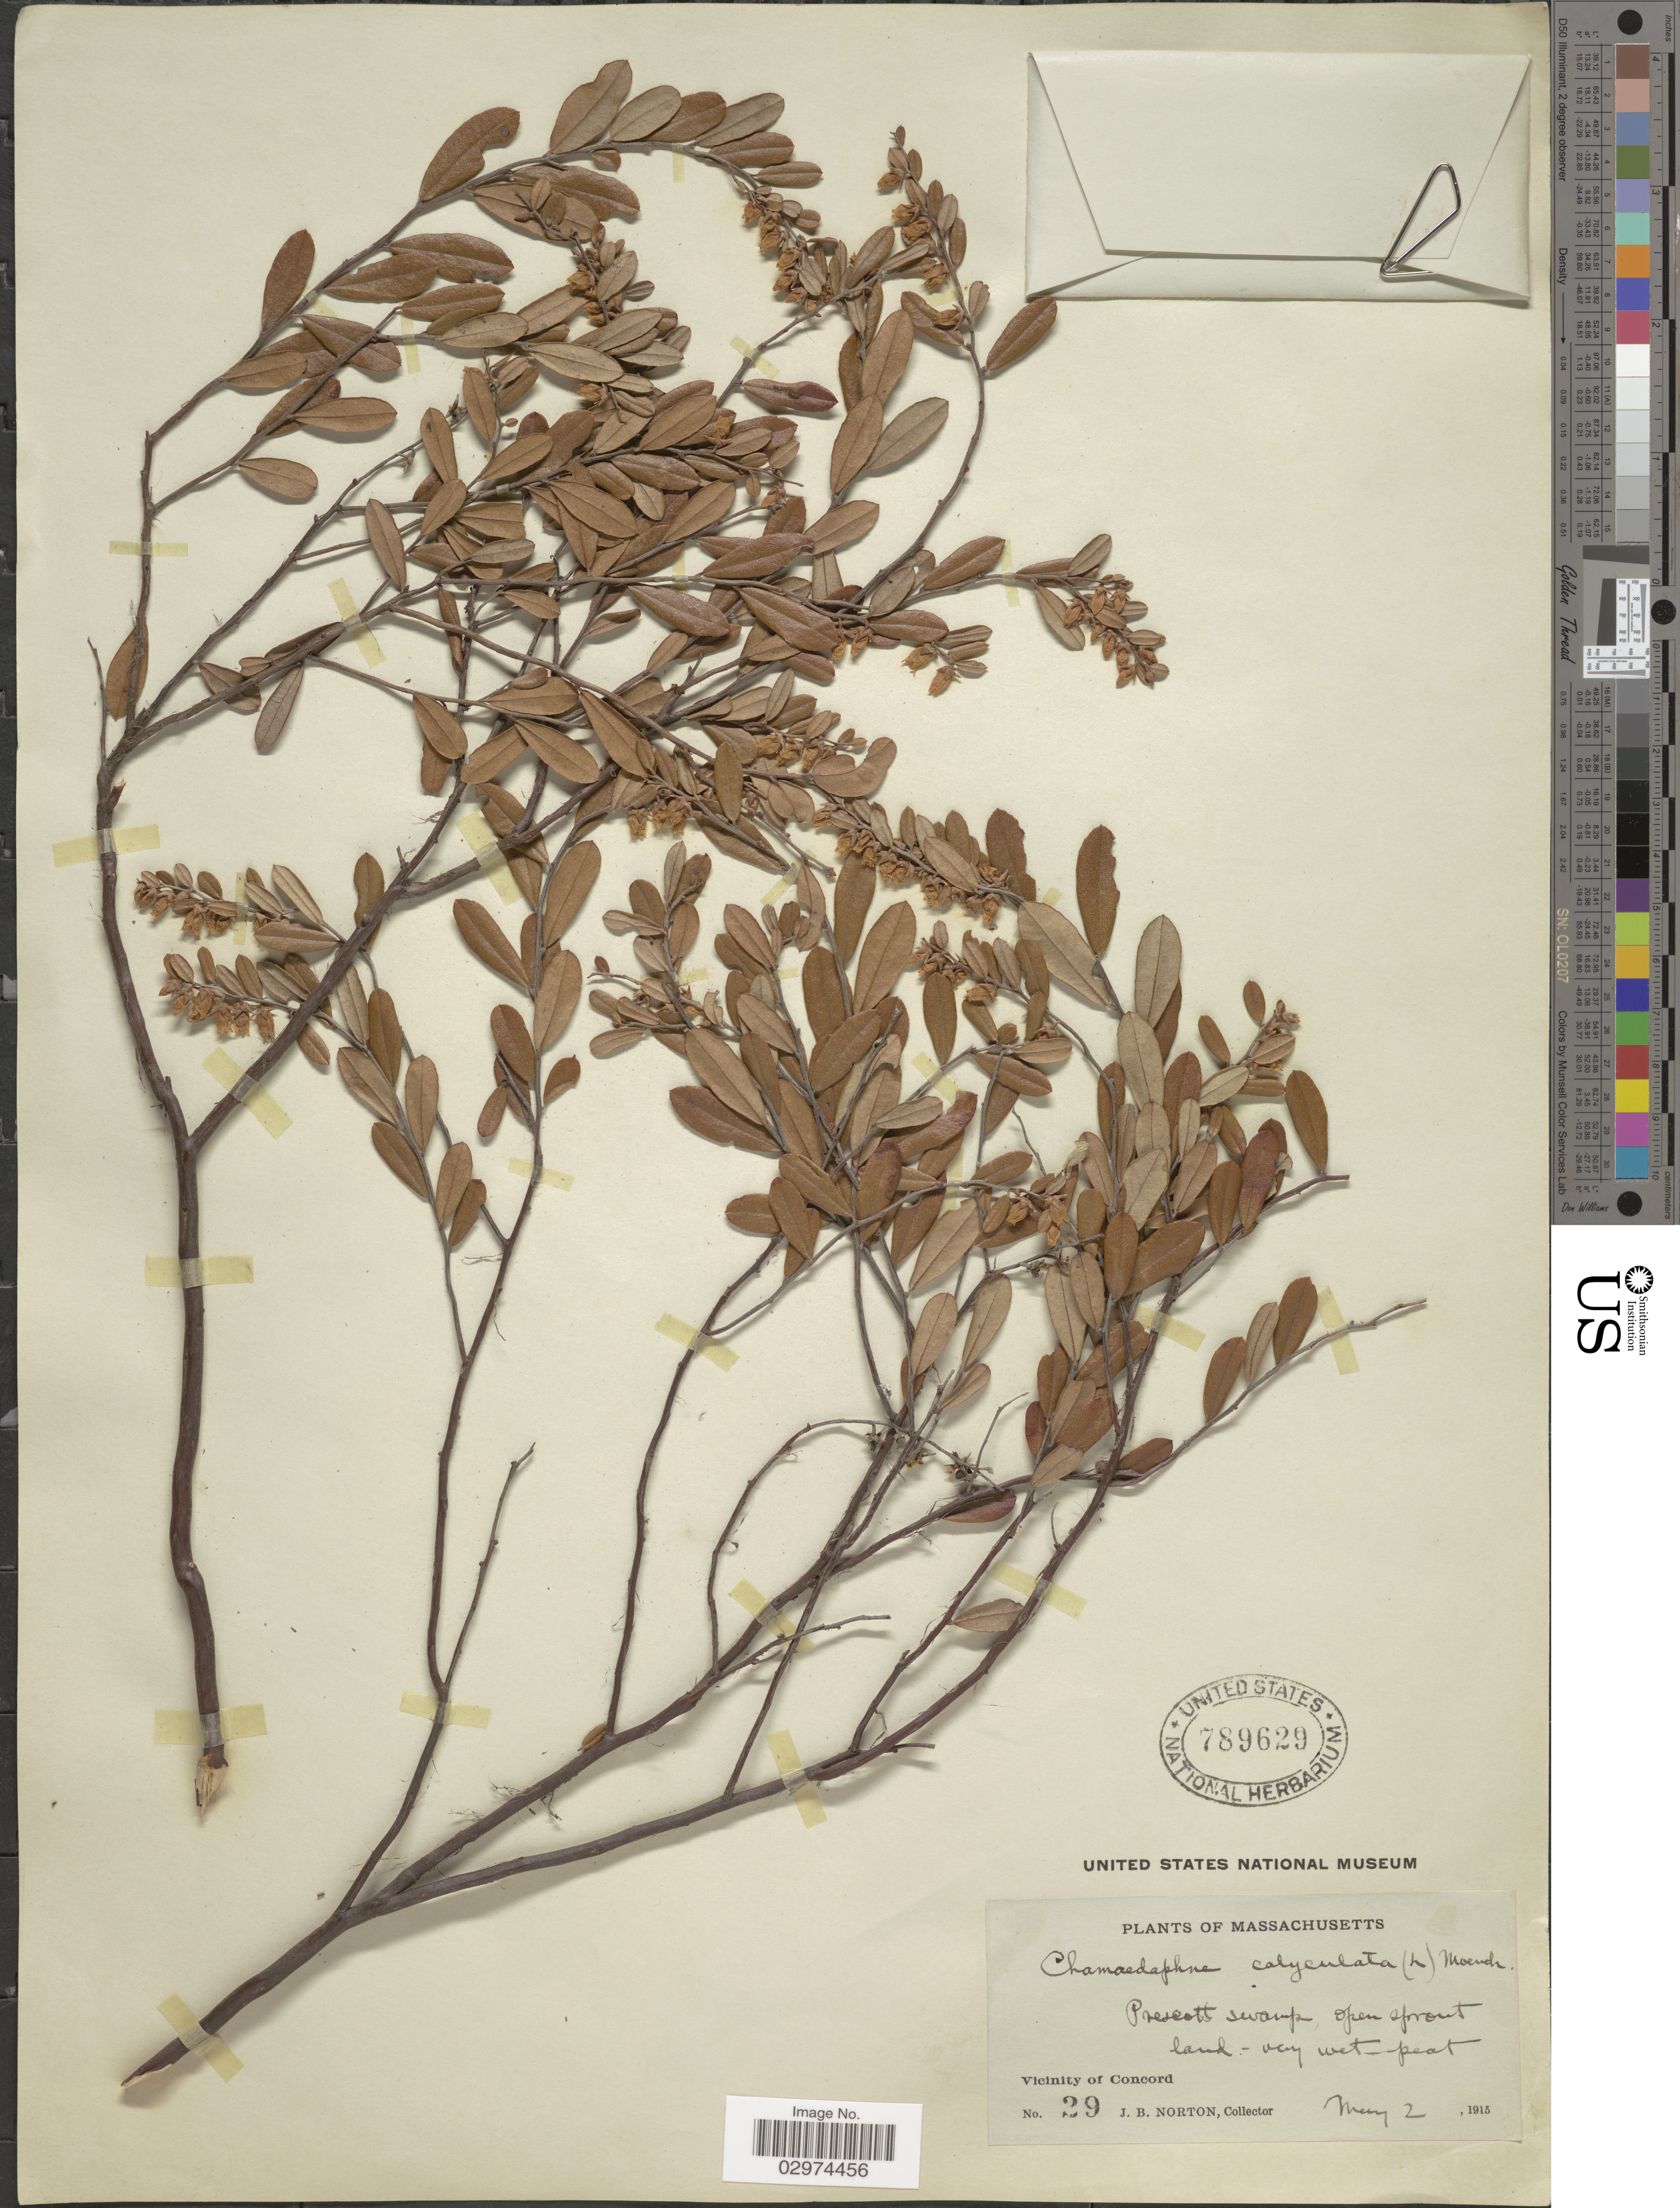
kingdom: Plantae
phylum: Tracheophyta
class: Magnoliopsida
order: Ericales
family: Ericaceae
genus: Chamaedaphne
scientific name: Chamaedaphne calyculata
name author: (L.) Moench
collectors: J. B. Norton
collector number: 29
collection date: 1915-05-02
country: United States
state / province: Massachusetts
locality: Prescott swamp. Vicinity of Concord.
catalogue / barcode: US 789629